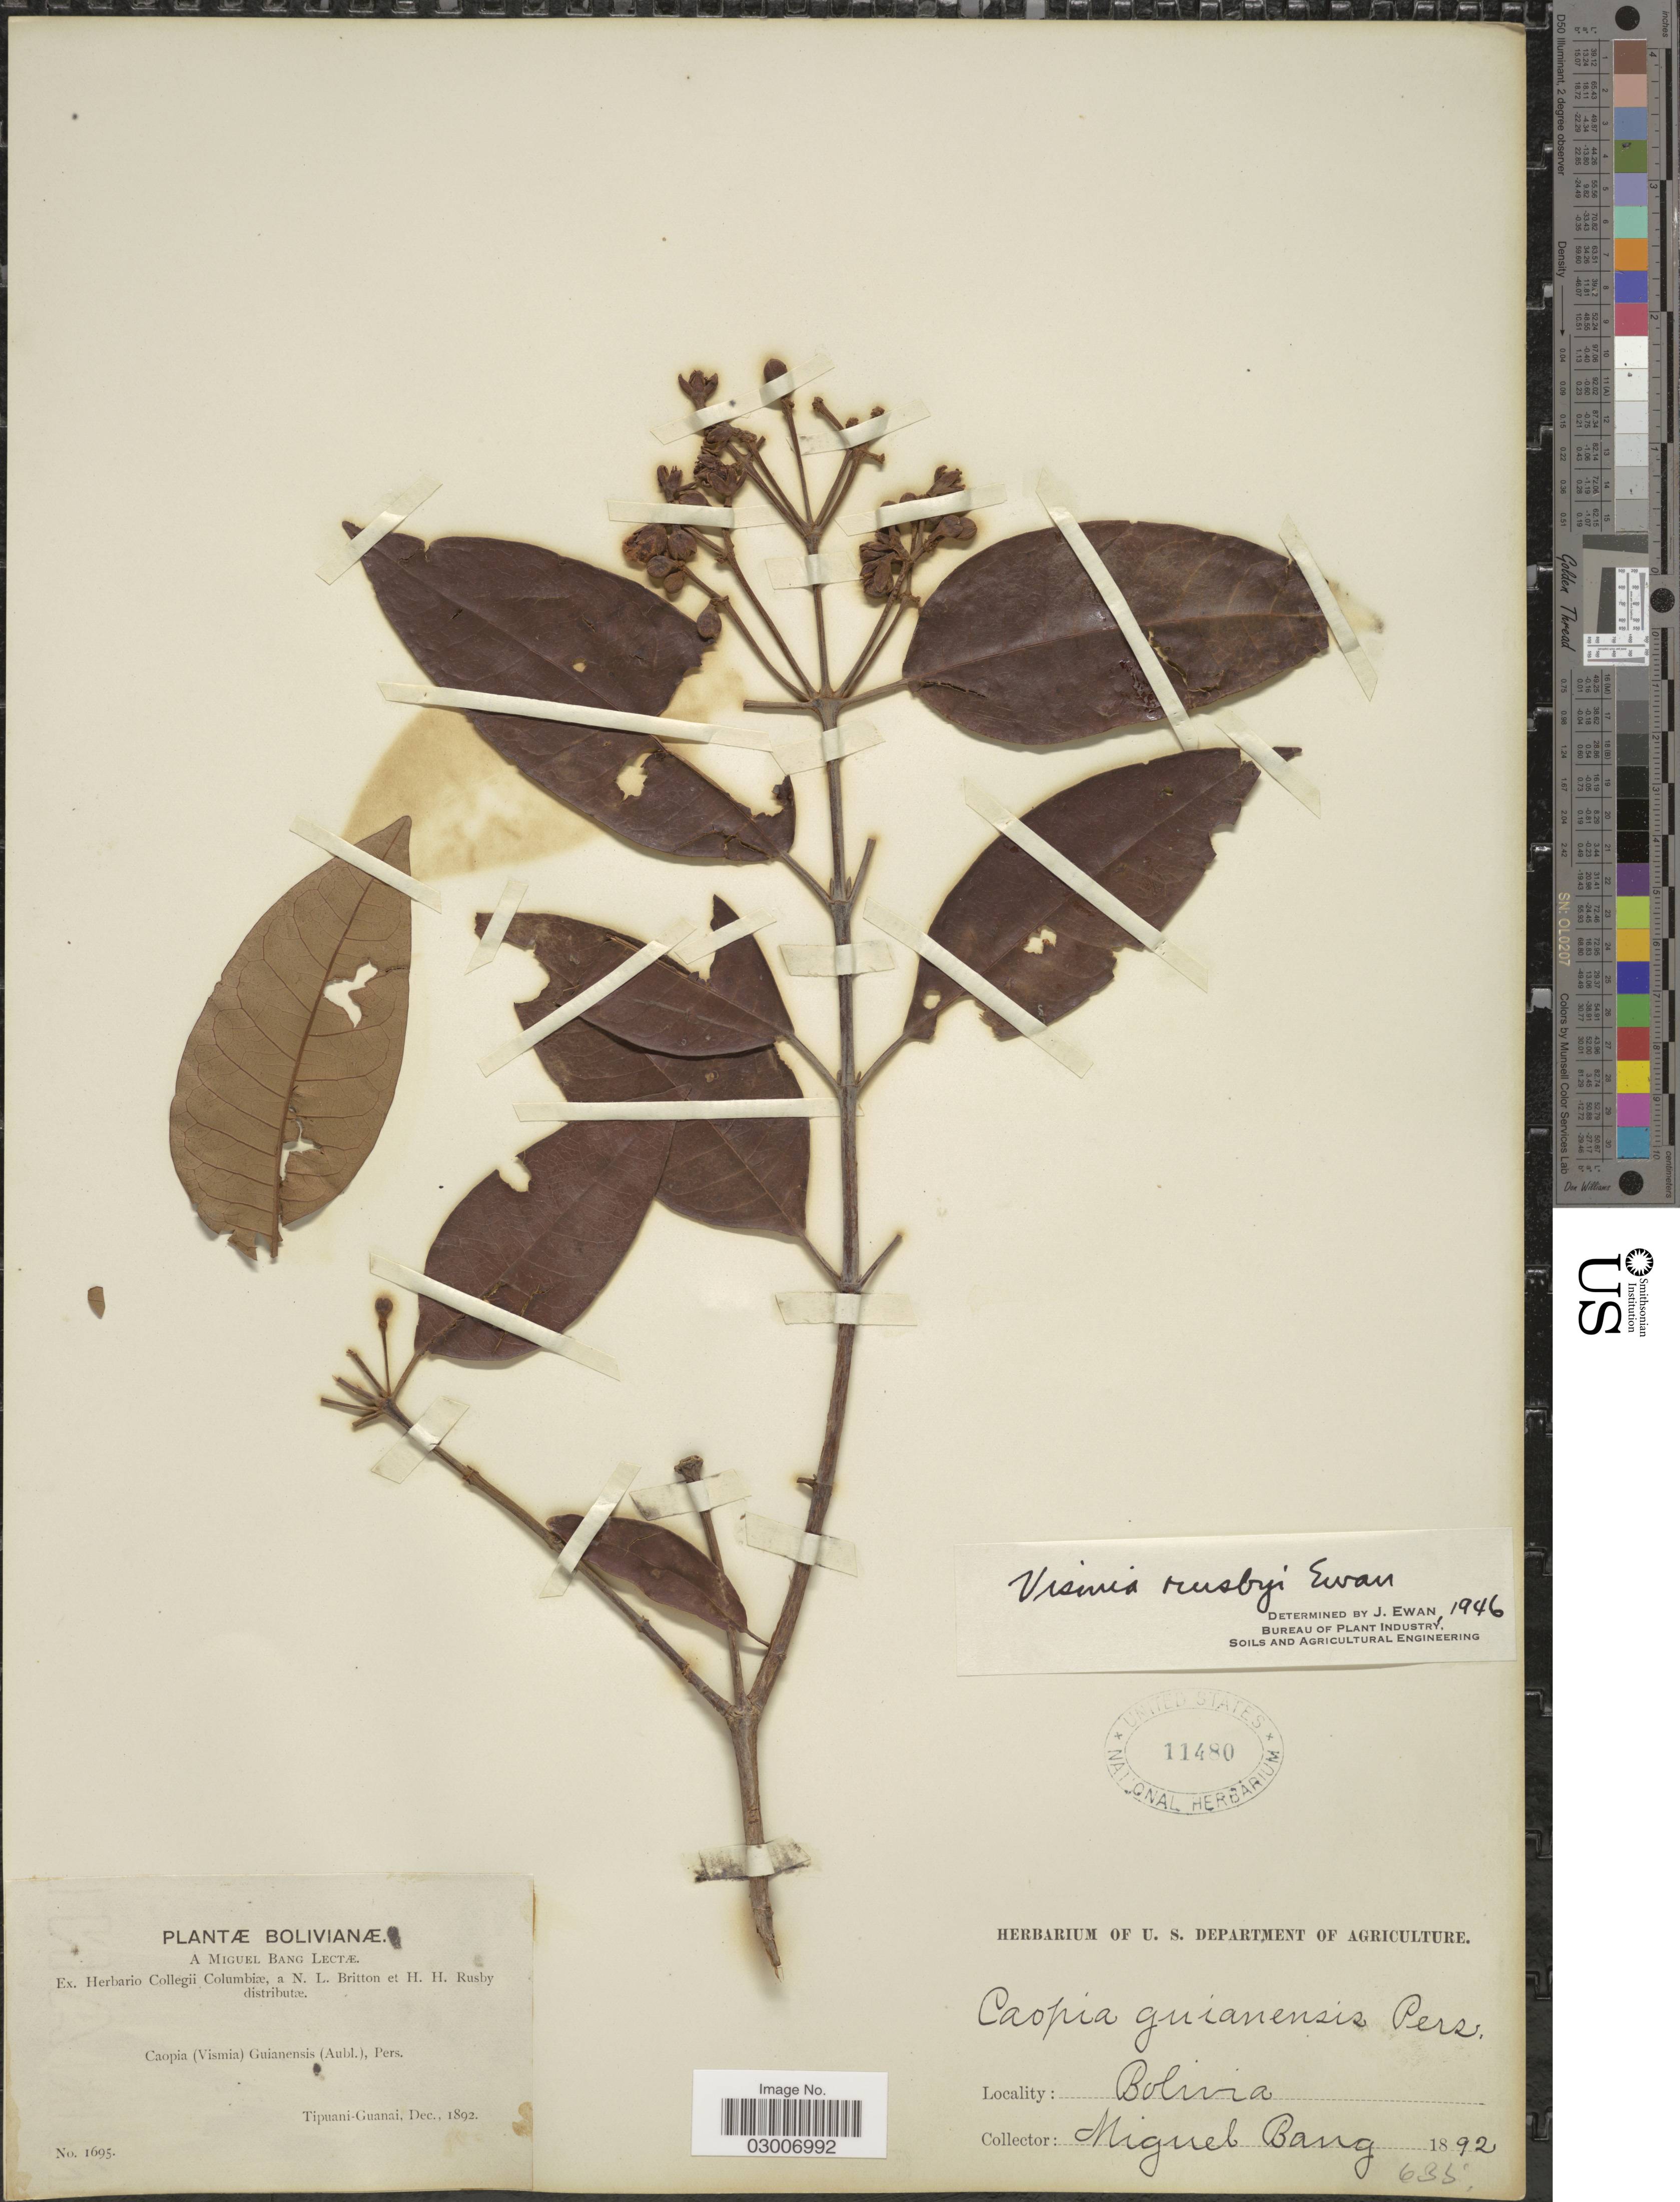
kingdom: Plantae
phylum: Tracheophyta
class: Magnoliopsida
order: Malpighiales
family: Hypericaceae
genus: Vismia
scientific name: Vismia rusbyi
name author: Ewan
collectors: M. Bang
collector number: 1695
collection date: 1892-12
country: Bolivia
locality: Tipuani-Guanai.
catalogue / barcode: US 11480